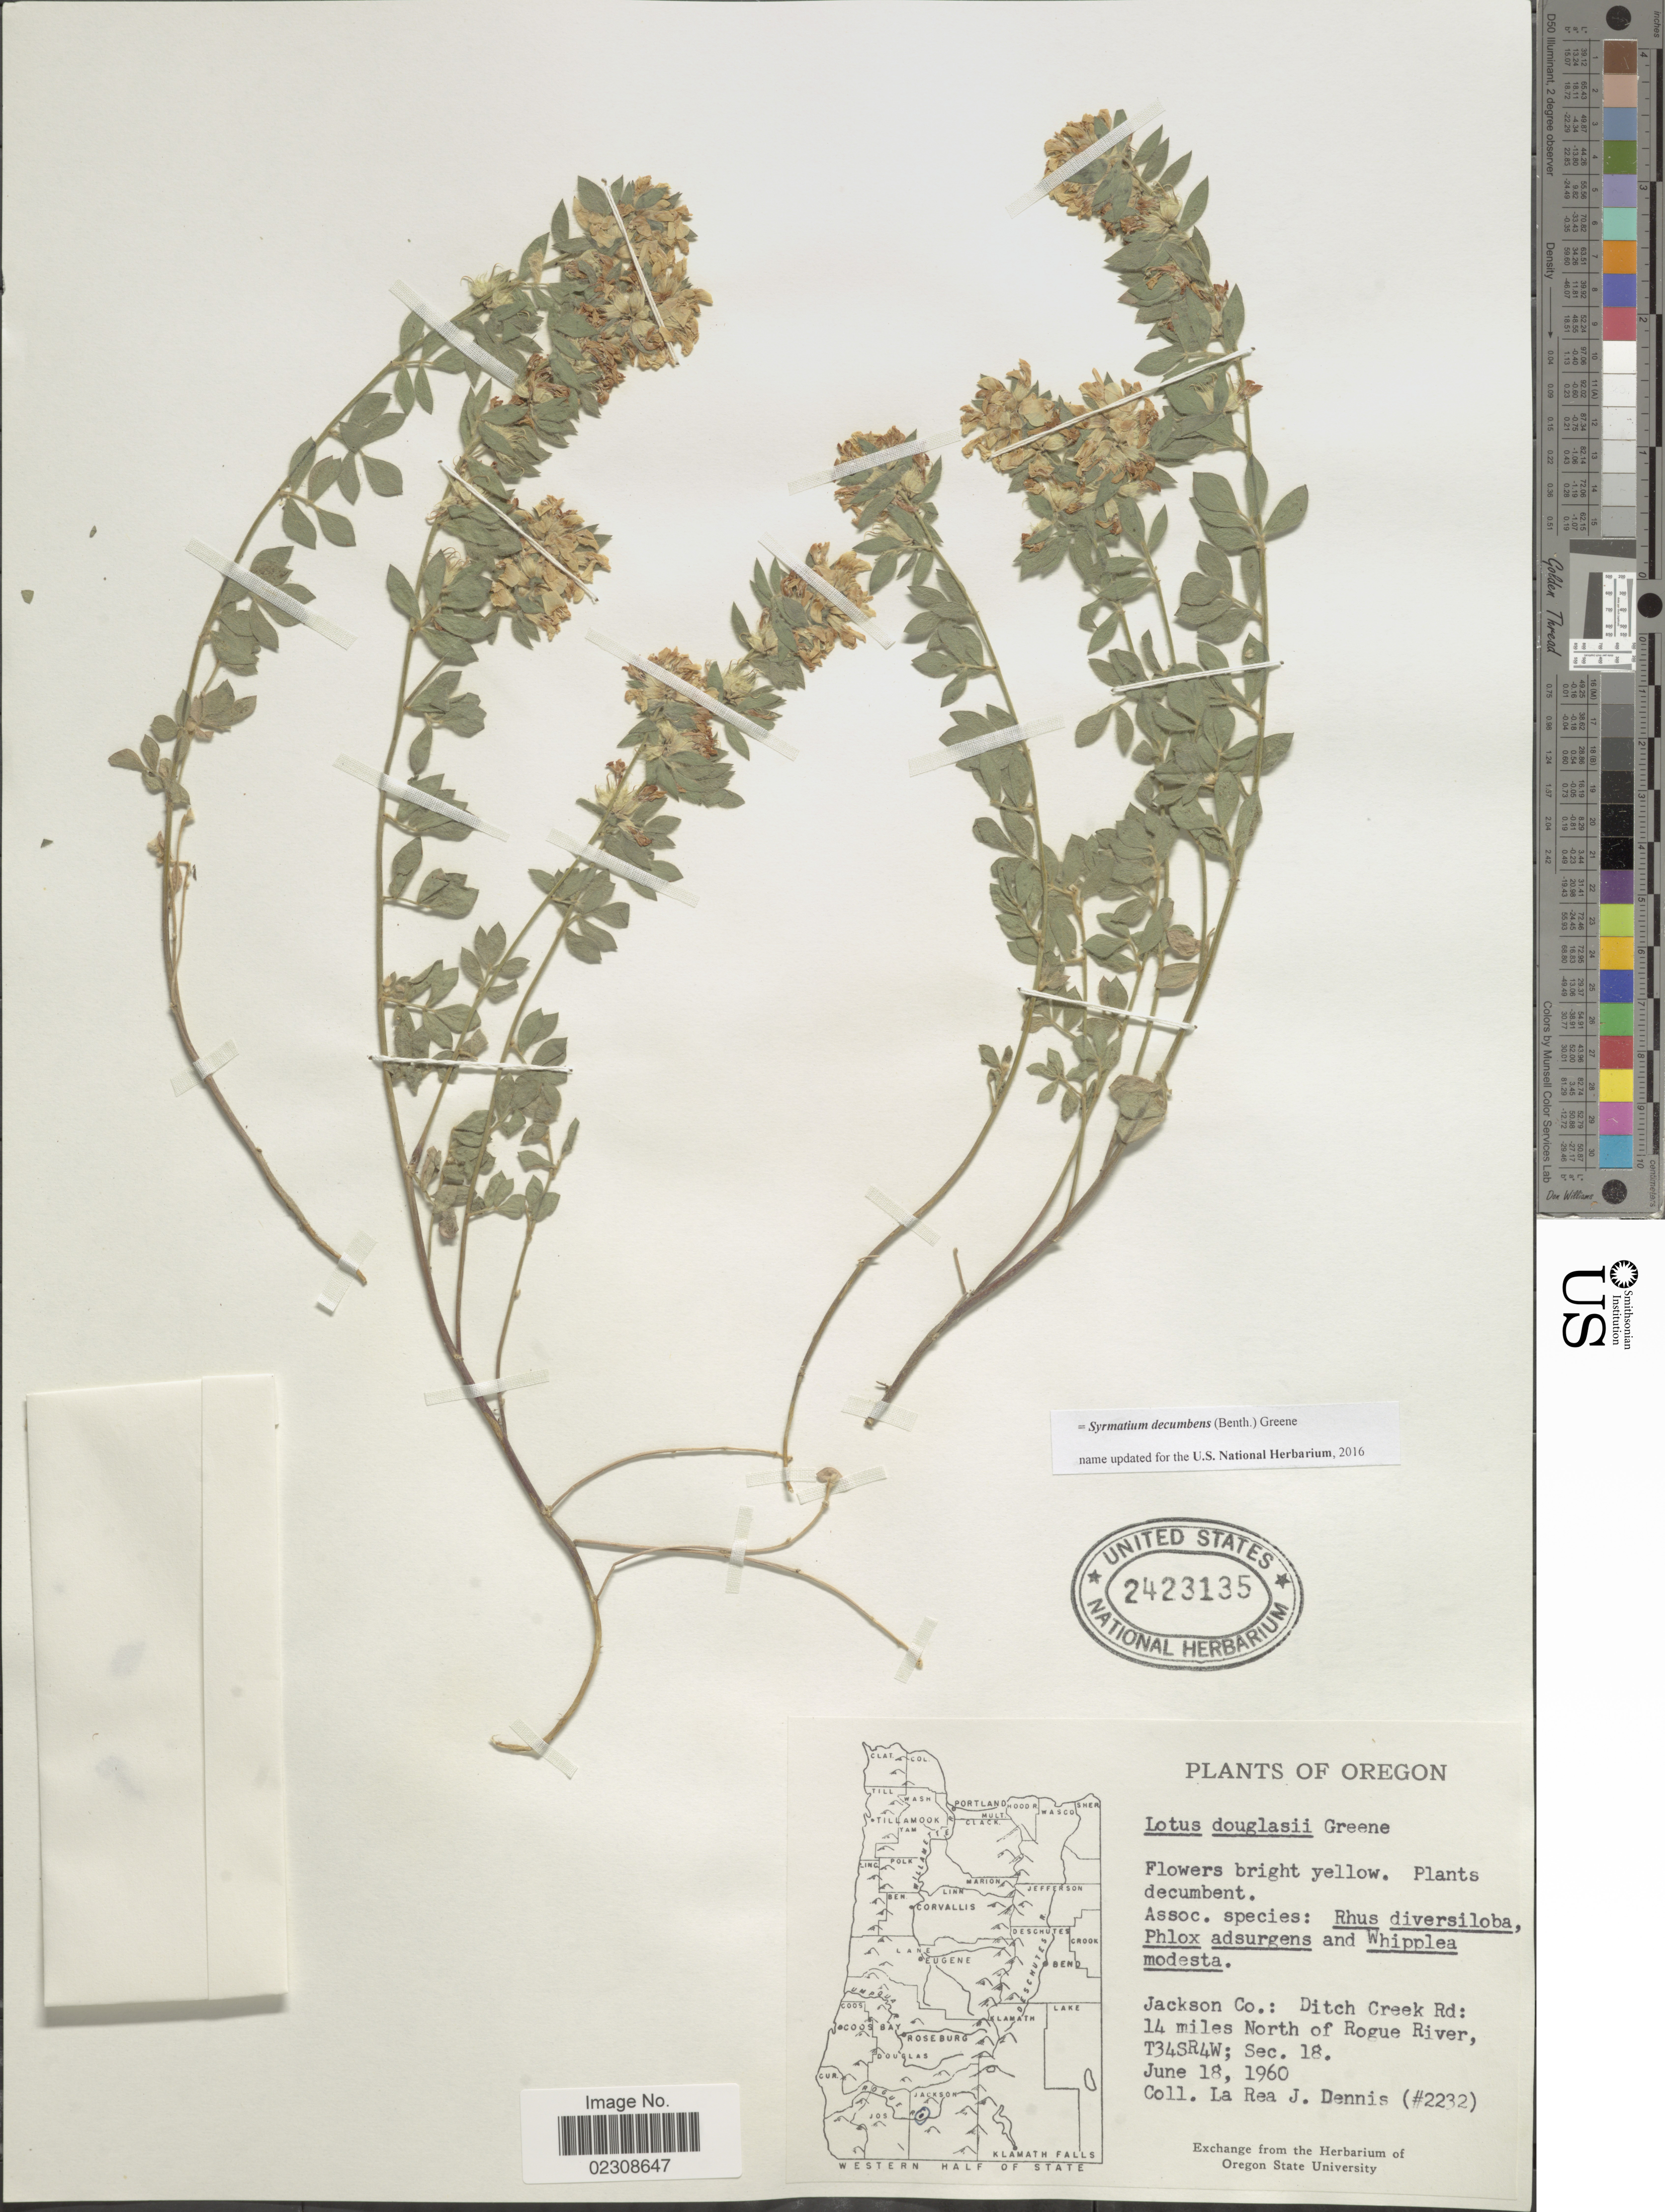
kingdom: Plantae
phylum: Tracheophyta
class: Magnoliopsida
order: Fabales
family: Fabaceae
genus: Syrmatium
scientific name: Syrmatium decumbens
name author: (Benth.) Greene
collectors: L. Dennis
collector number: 2232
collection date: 1960-06-18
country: United States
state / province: Oregon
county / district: Jackson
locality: Jackson Co.: Ditch Creek Rd: 14 miles North of Rogue River, T34SR4W; Sec. 18.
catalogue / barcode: US 2423135